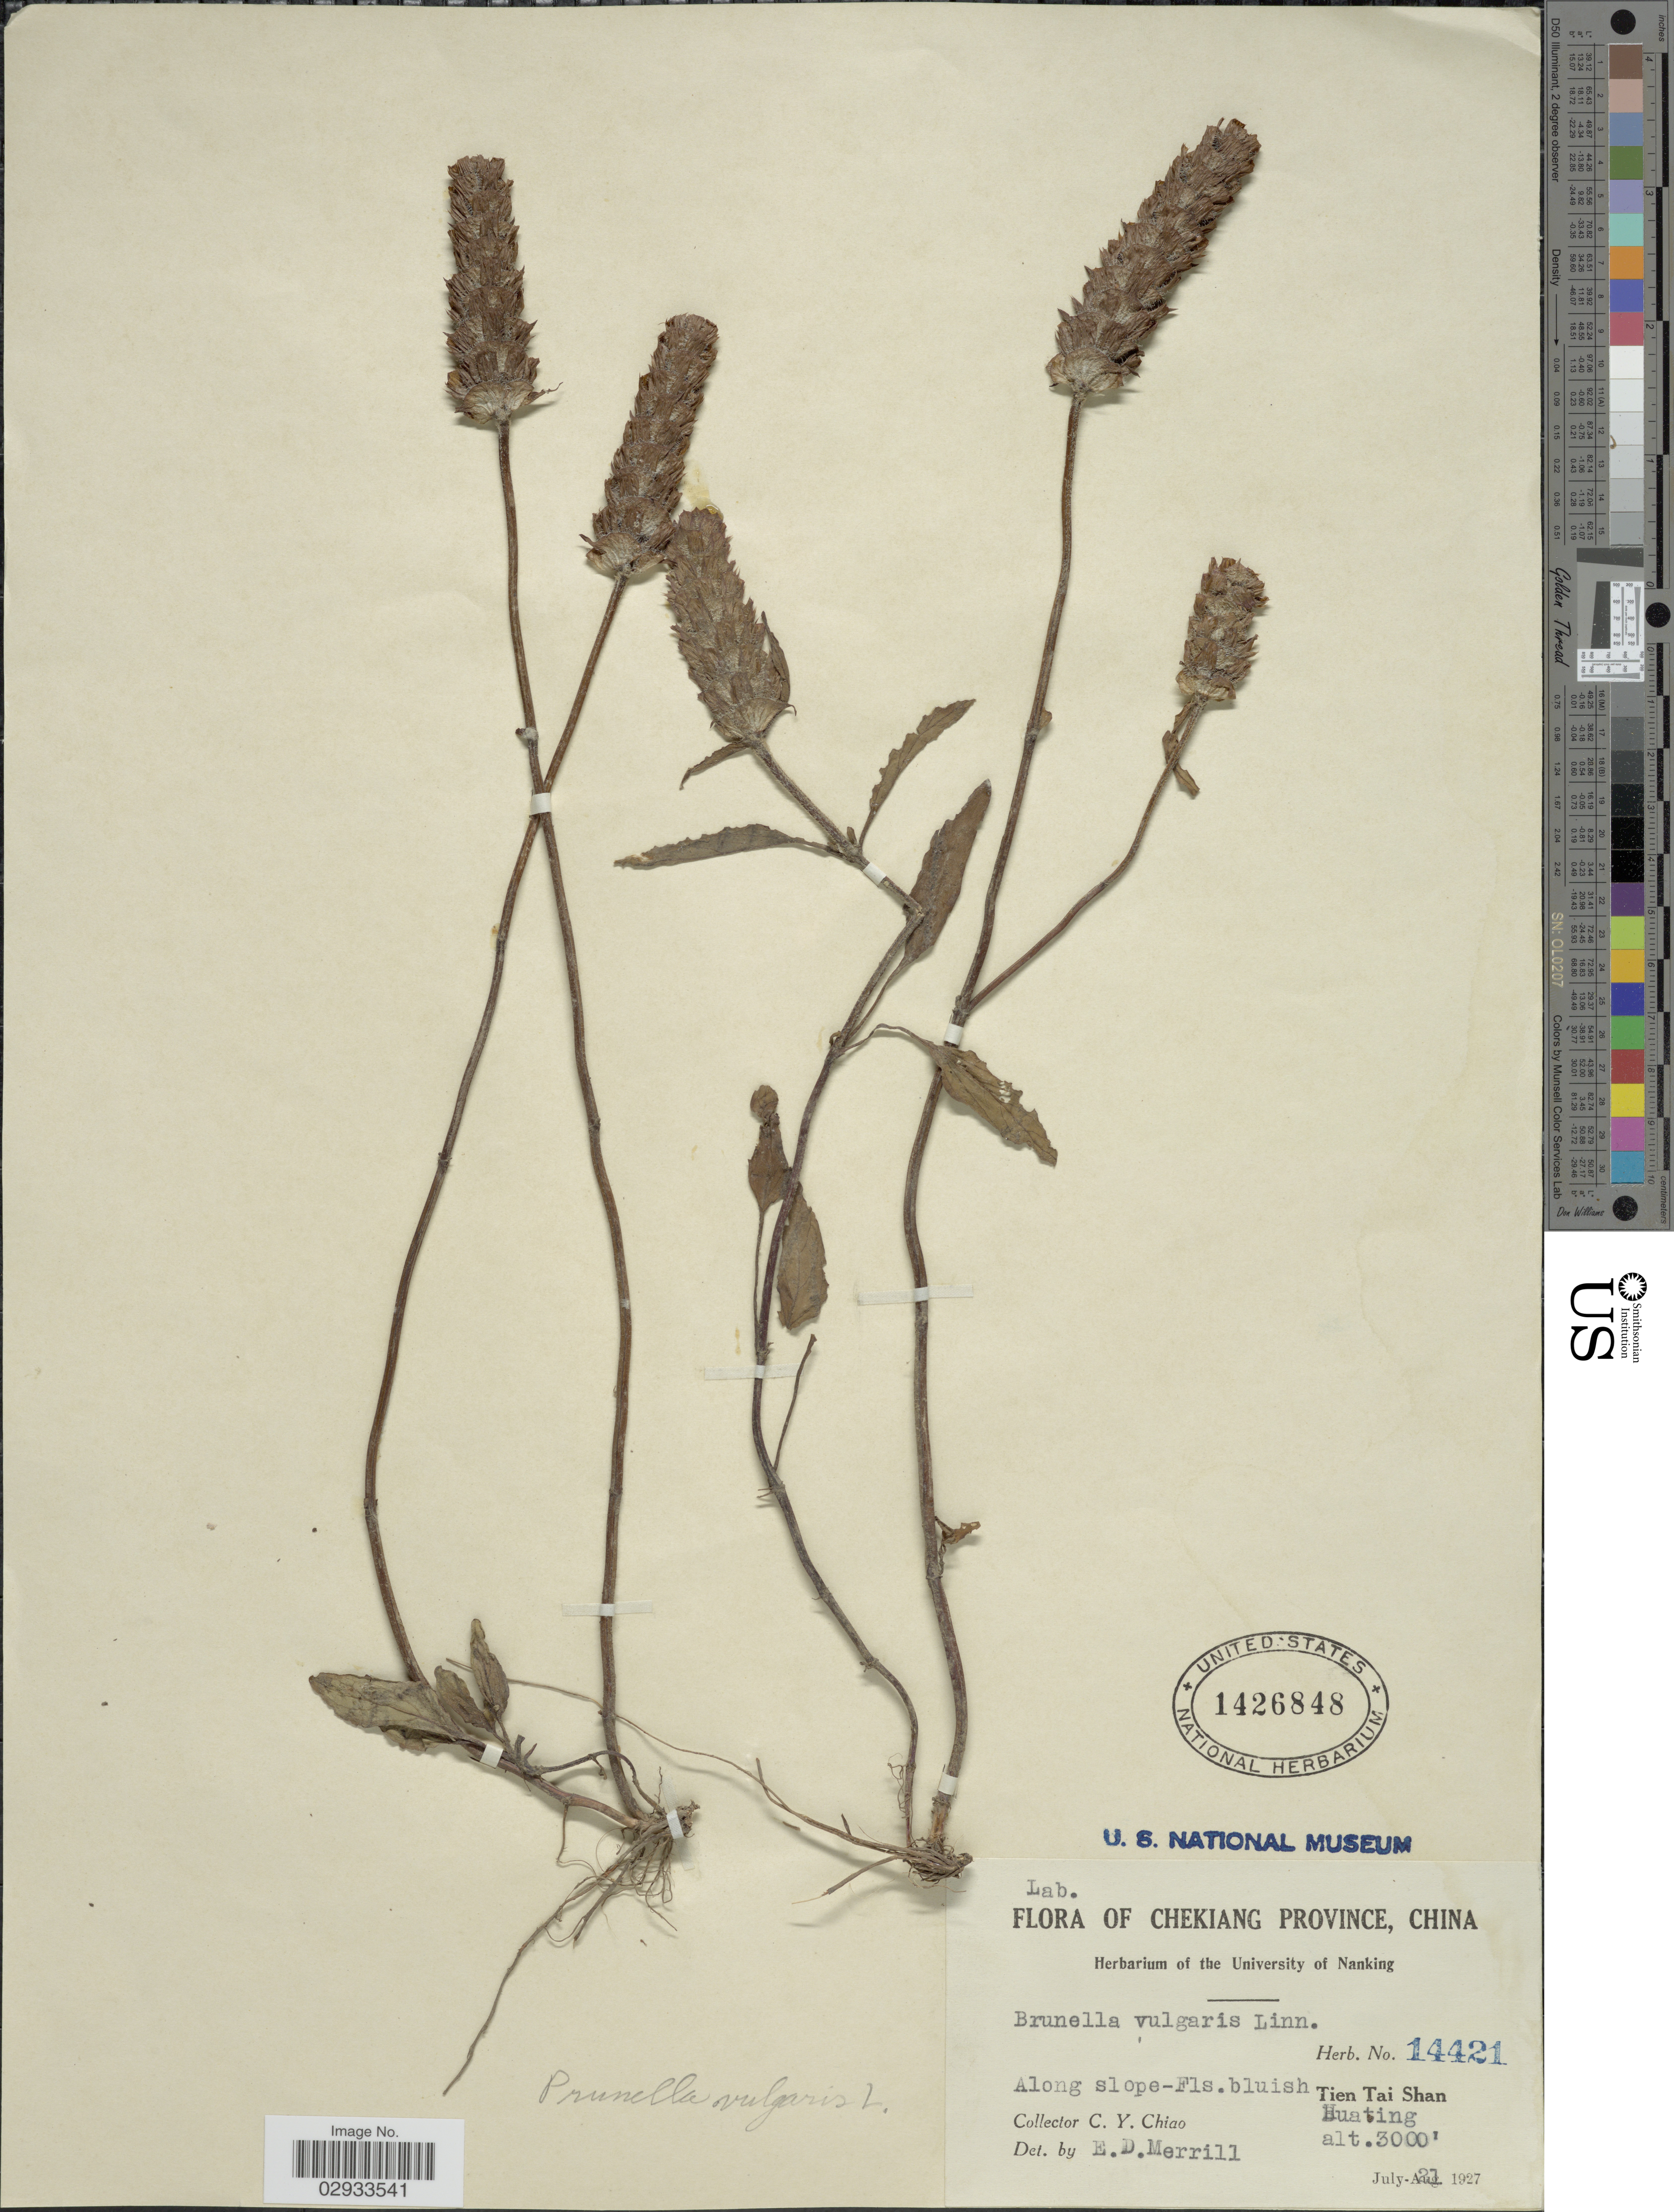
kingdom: Plantae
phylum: Tracheophyta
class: Magnoliopsida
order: Lamiales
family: Lamiaceae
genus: Prunella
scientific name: Prunella vulgaris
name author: L.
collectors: C. Y. Chiao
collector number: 14421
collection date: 1927-07-21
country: China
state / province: Zhejiang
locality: Chekiang Province, China, Along slope, Tien Tai Shan, Huating.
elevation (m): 914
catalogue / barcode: US 1426848